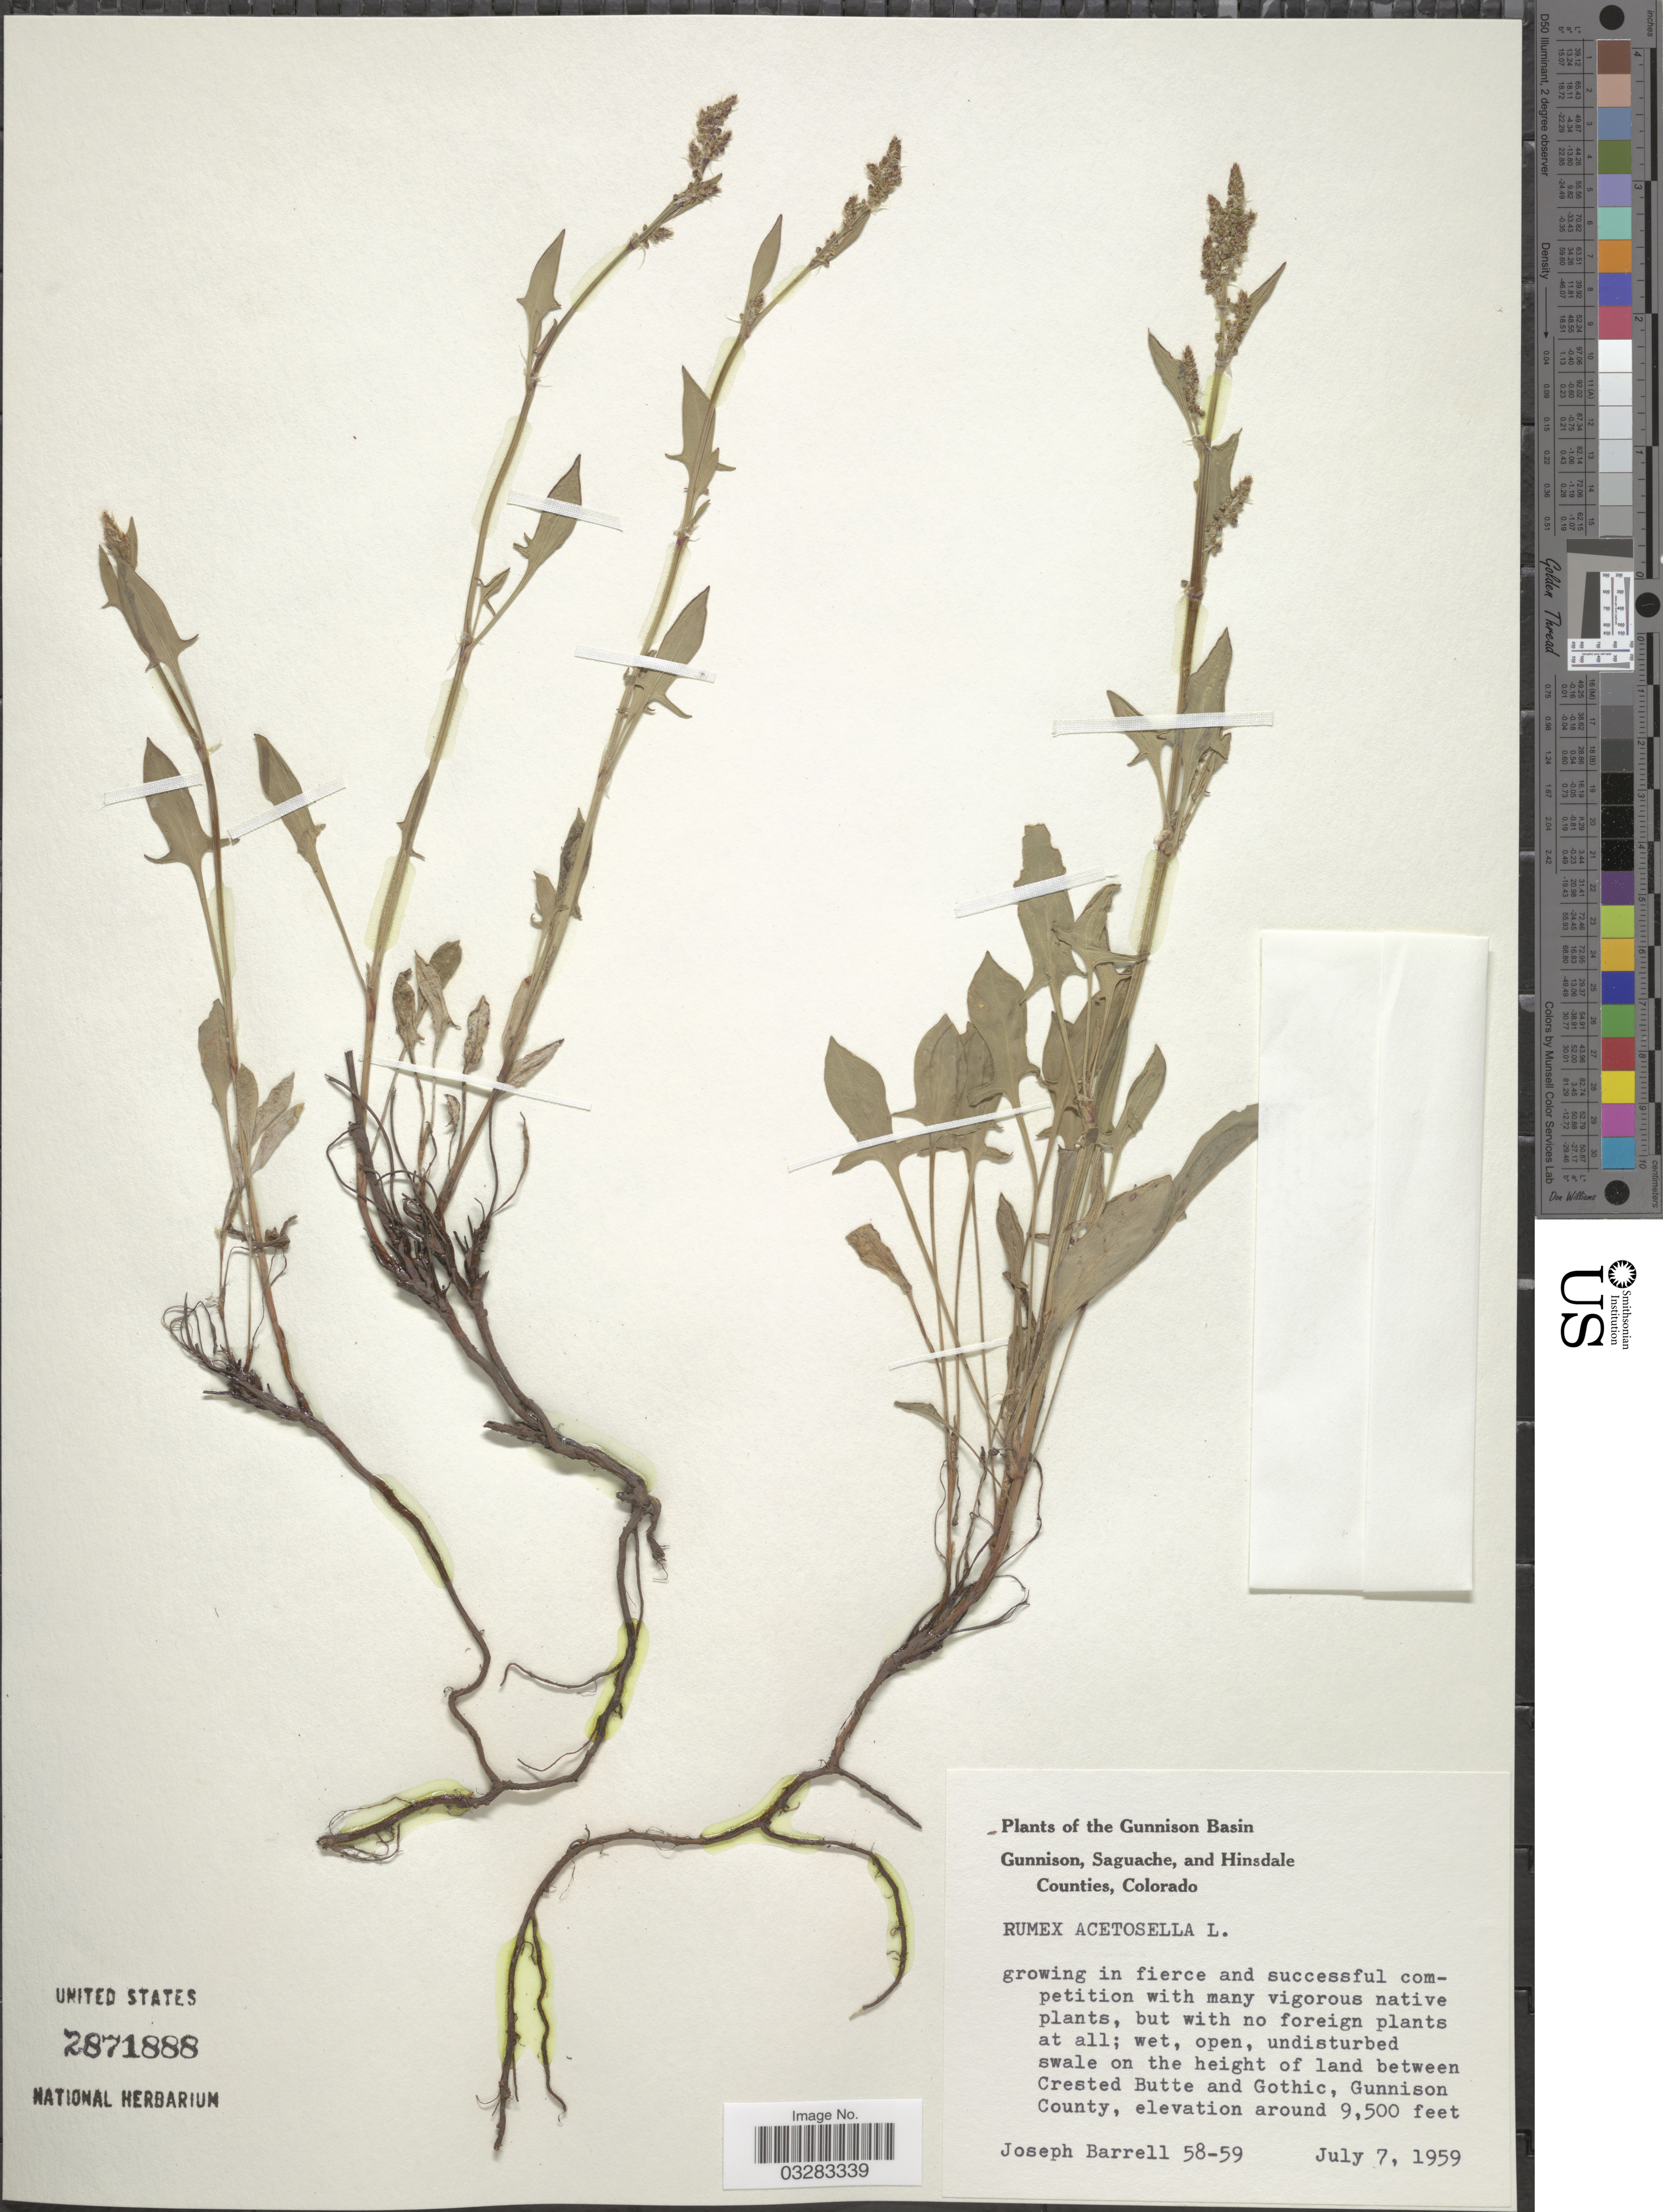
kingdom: Plantae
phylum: Tracheophyta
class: Magnoliopsida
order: Caryophyllales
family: Polygonaceae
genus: Rumex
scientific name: Rumex acetosella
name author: L.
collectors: J. Barrell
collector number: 58-59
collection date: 1959-07-07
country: United States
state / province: Colorado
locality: Undisturbed swale on the height of land between Crested Butte and Gothic, Gunnison County.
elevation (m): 2896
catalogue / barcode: US 2871888